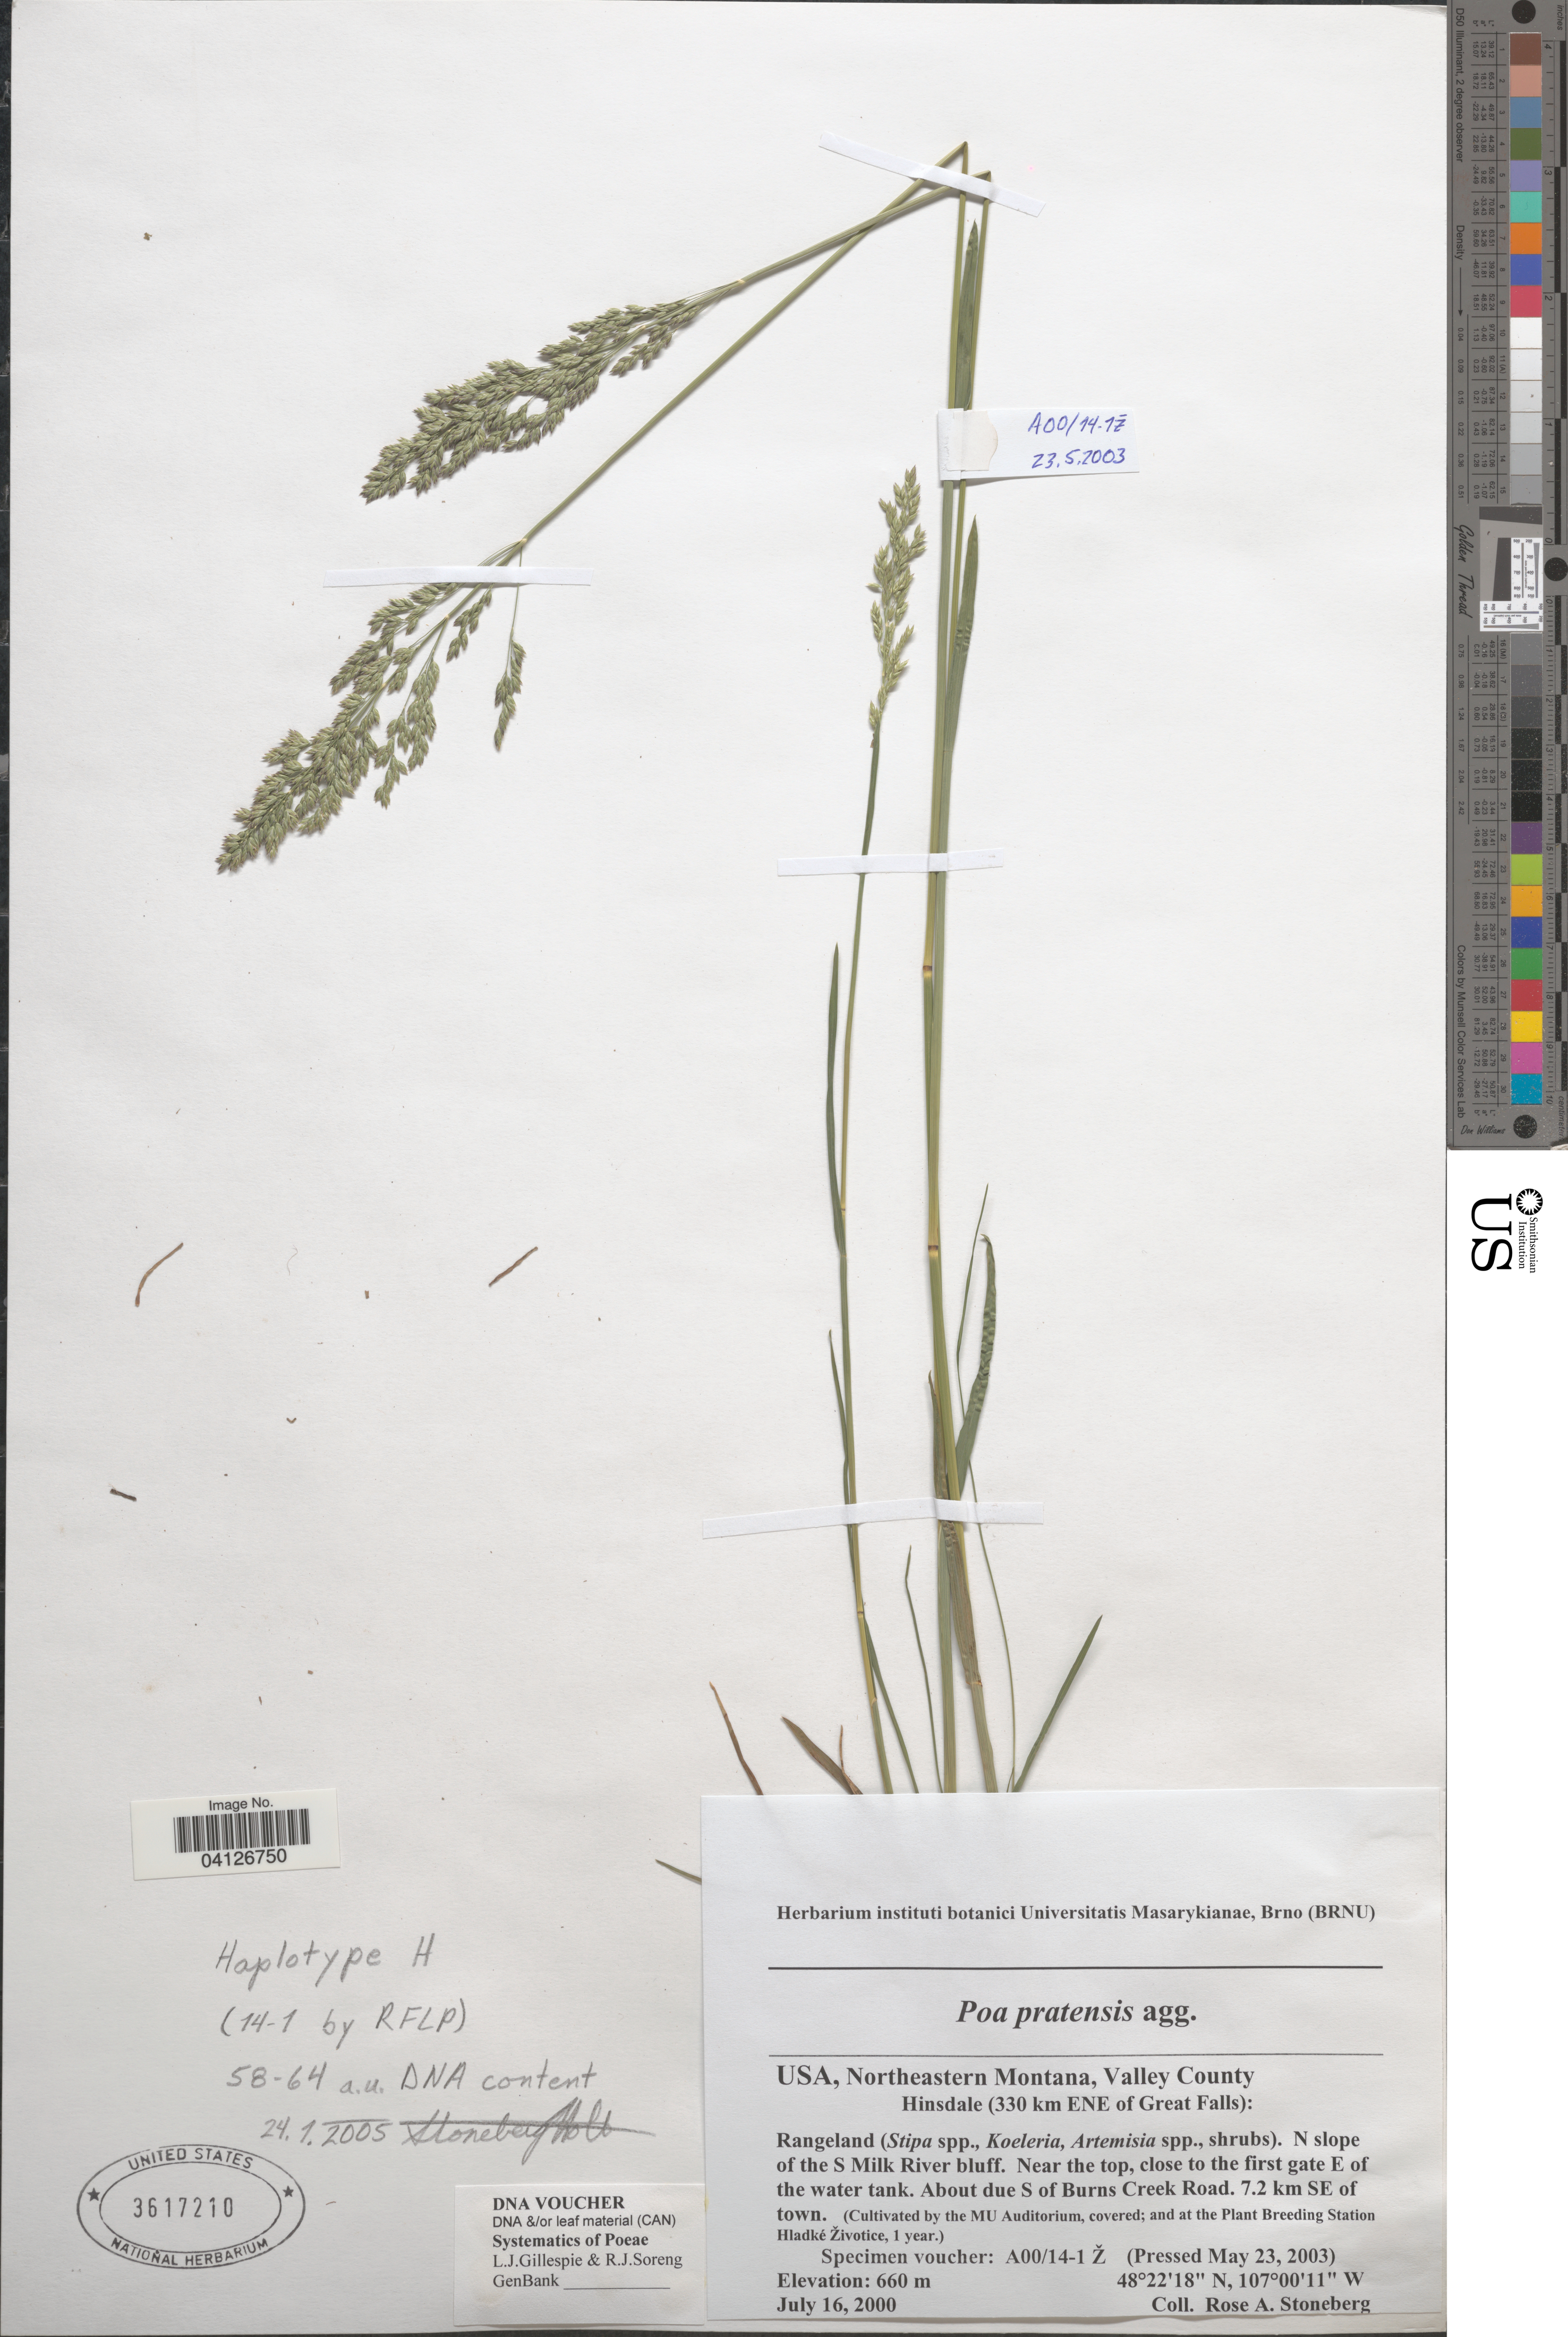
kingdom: Plantae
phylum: Tracheophyta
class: Liliopsida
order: Poales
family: Poaceae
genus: Poa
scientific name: Poa pratensis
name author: L.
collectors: Ex herb. instituti botanici Universitatis Masarykianae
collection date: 2003-05-23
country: Czechia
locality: (Cultivated by the MU Auditorium, covered; and at the Plant Breeding Station Hladké Životice, 1 year.).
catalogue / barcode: US 3617210